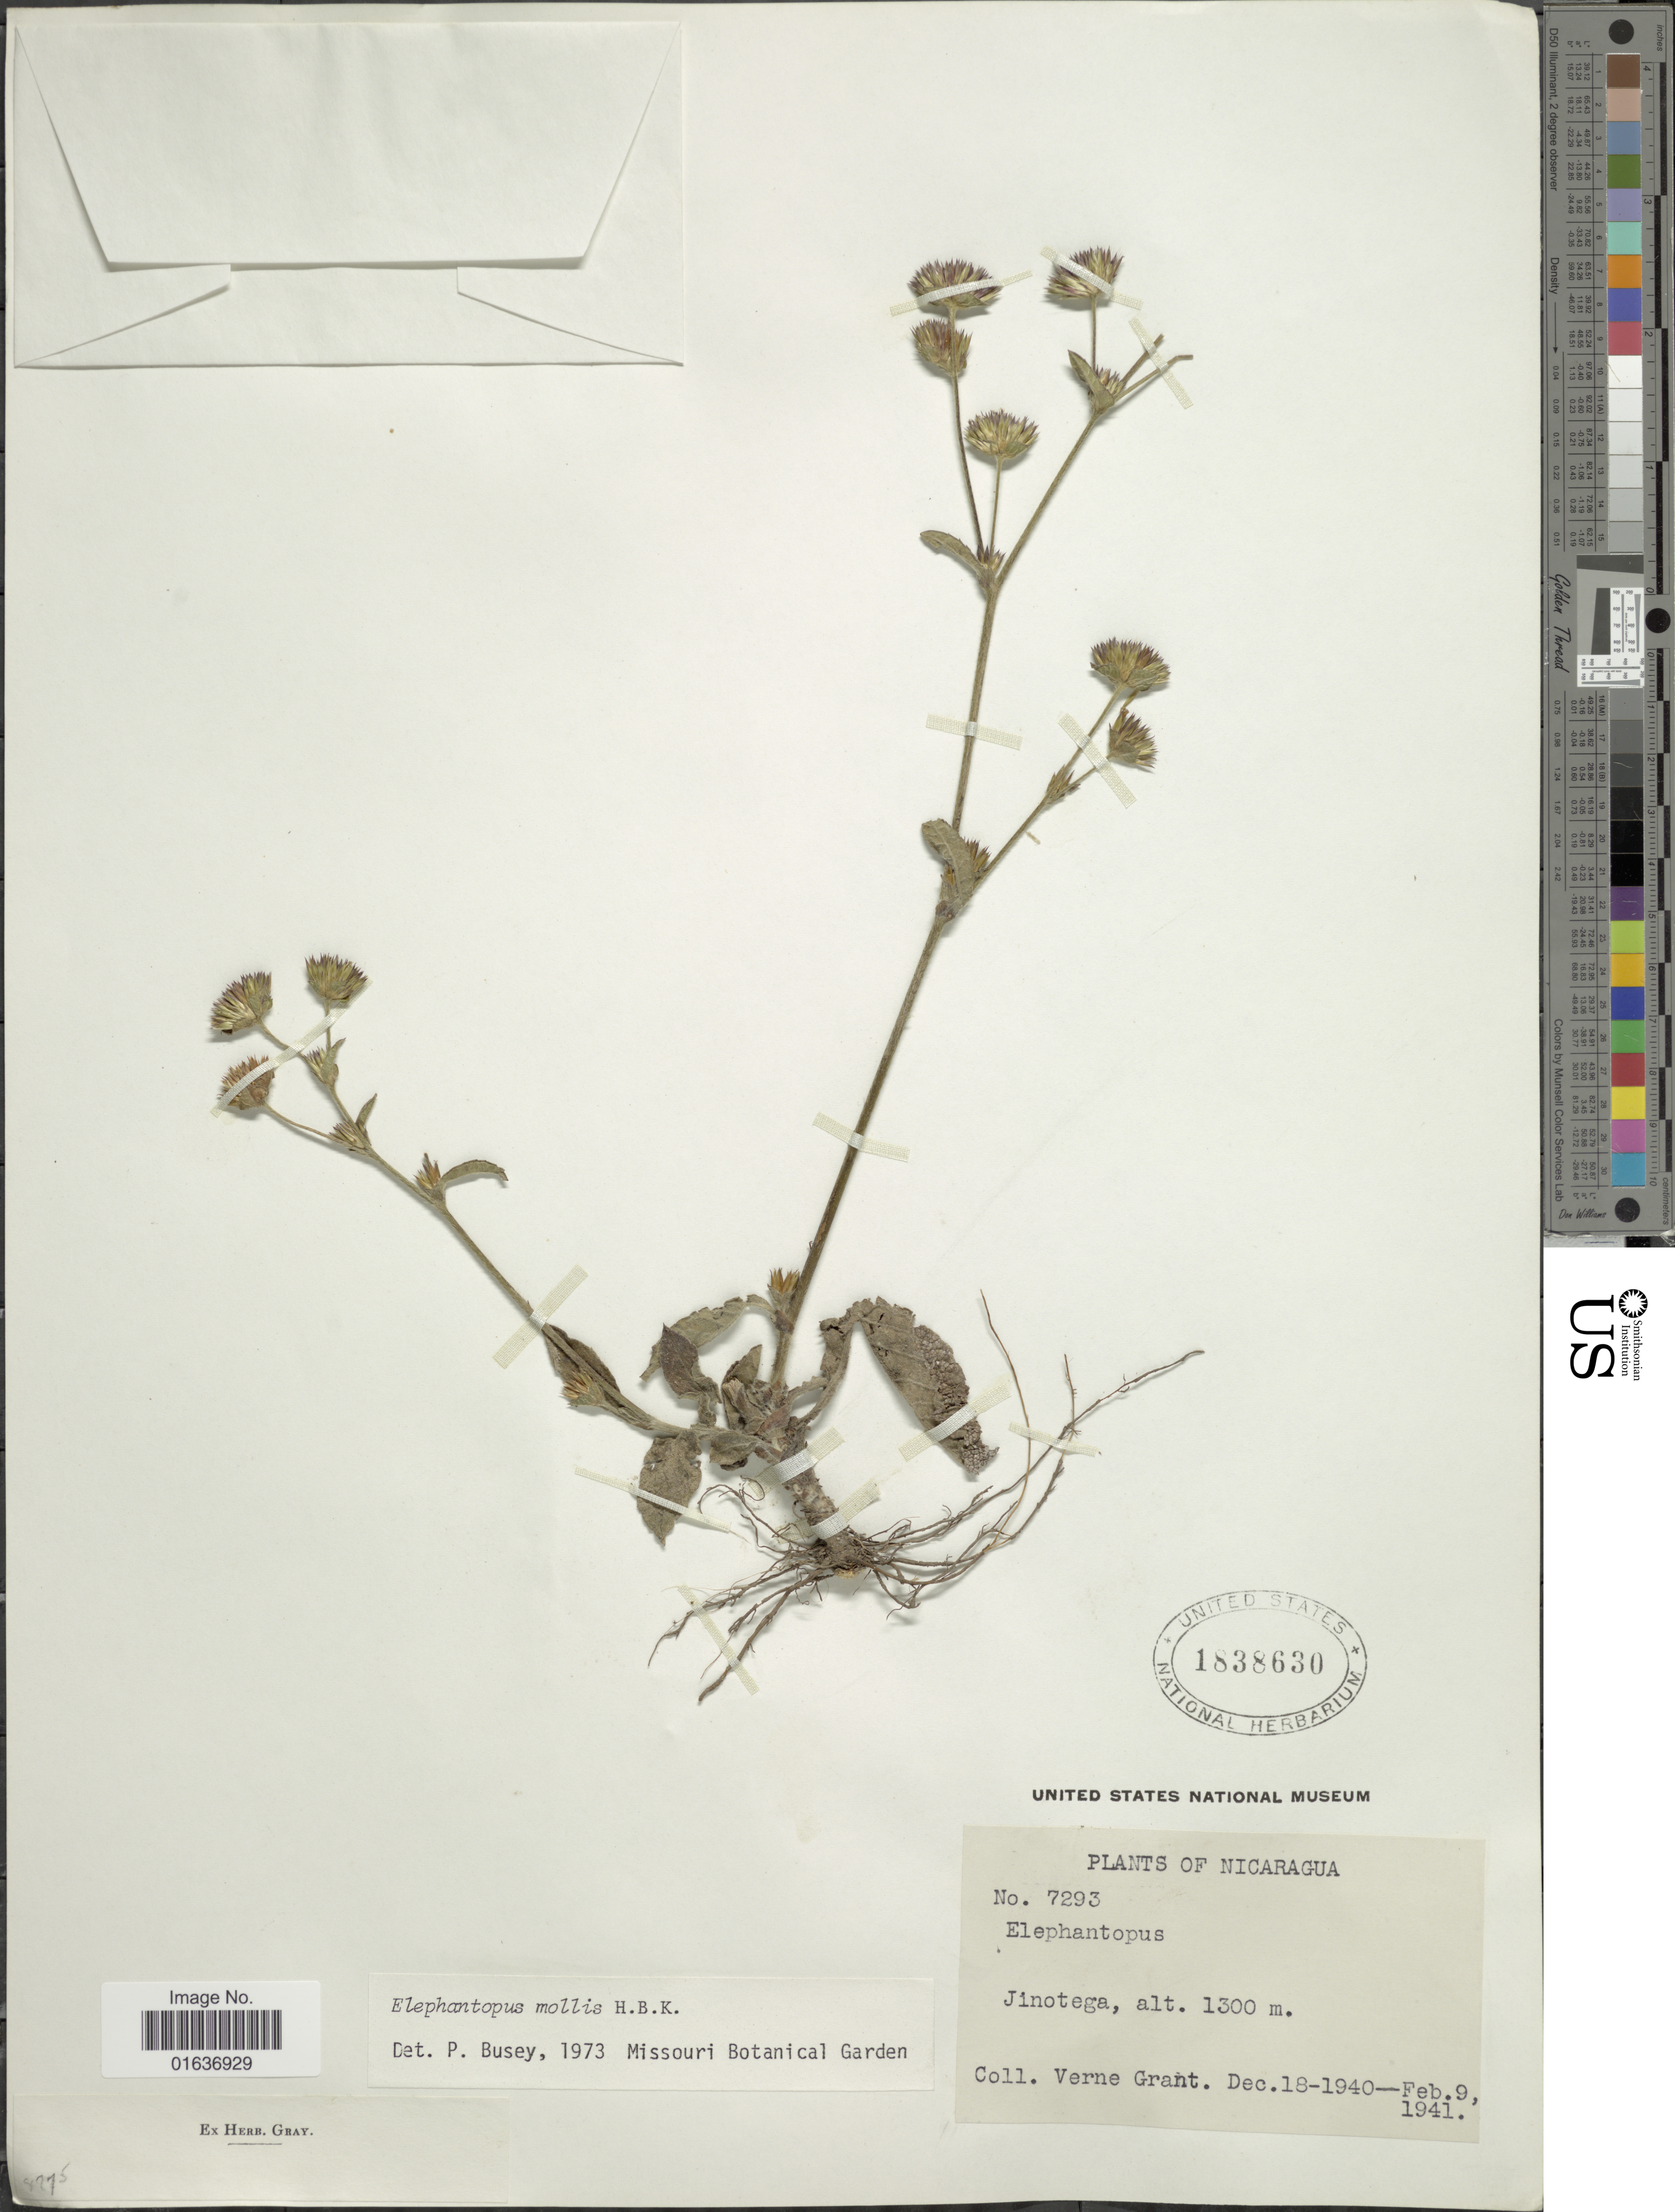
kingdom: Plantae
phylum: Tracheophyta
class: Magnoliopsida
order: Asterales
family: Asteraceae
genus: Elephantopus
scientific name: Elephantopus mollis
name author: Kunth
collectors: V. Grant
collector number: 7293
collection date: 1940-12-18/1941-02-09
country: Nicaragua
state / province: Jinotega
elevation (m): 1300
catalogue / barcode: US 1838630